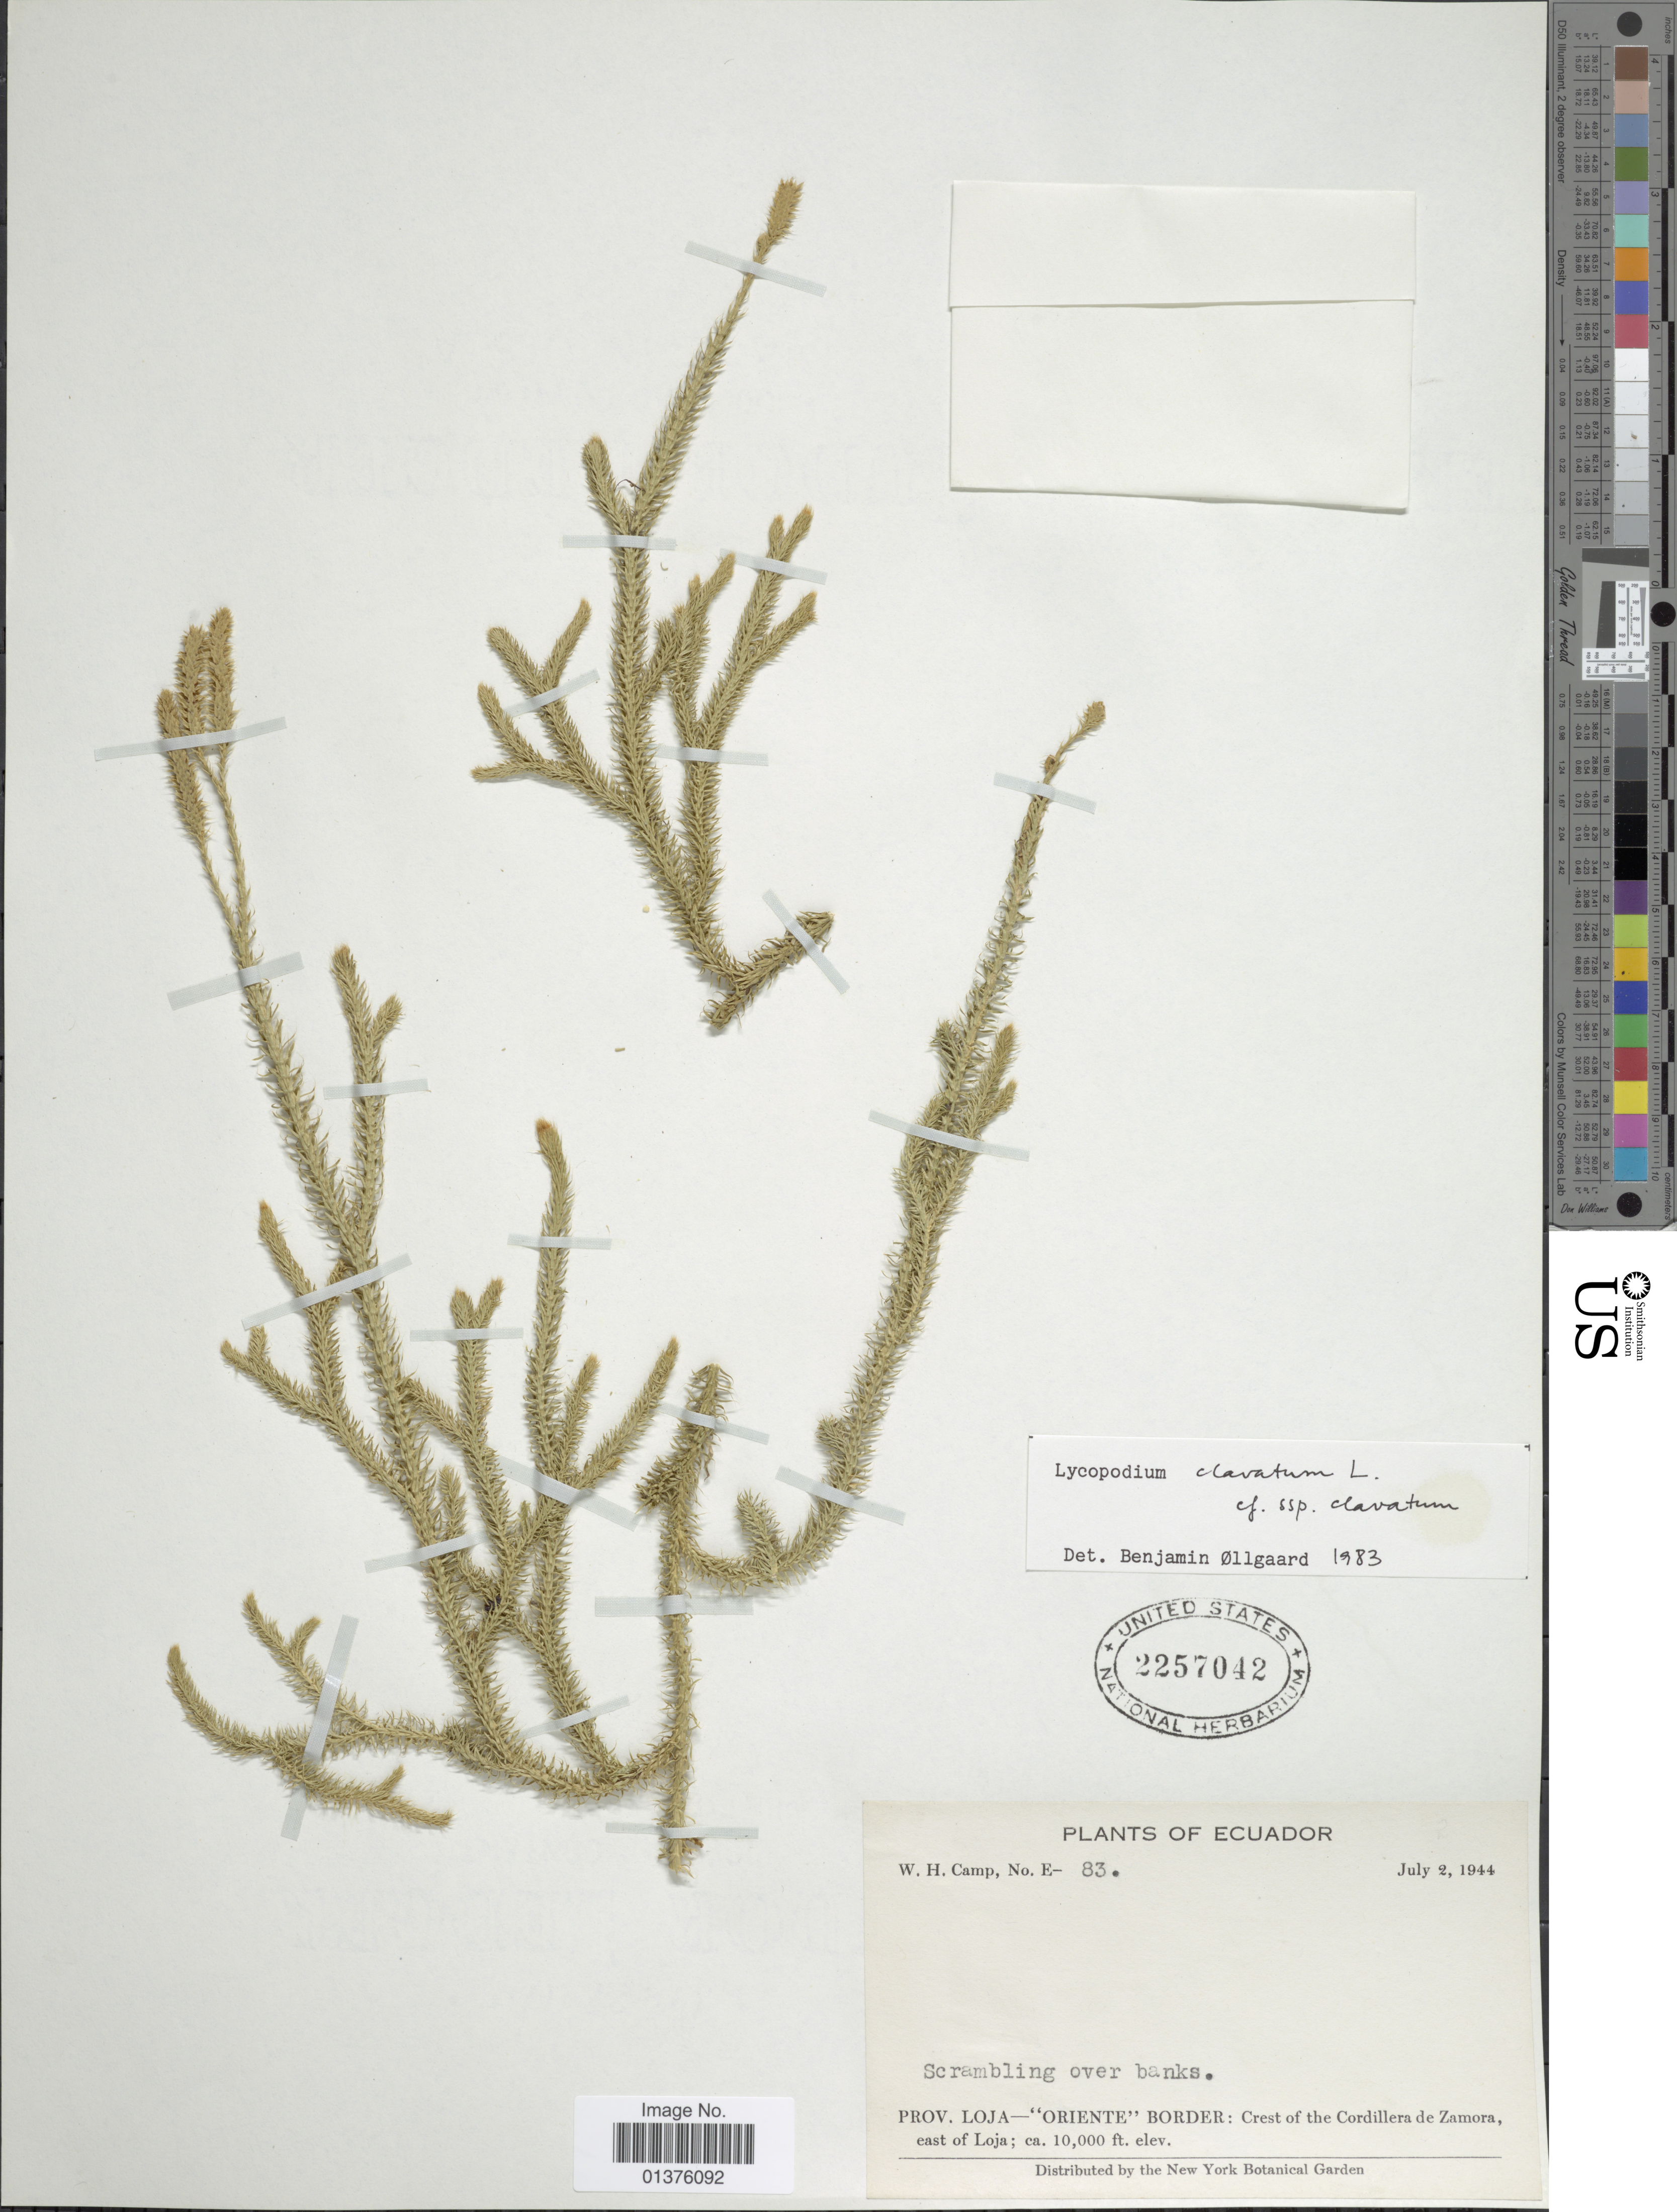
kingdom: Plantae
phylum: Tracheophyta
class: Lycopodiopsida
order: Lycopodiales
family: Lycopodiaceae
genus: Lycopodium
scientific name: Lycopodium clavatum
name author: L.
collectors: W. H. Camp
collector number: E-83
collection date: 1944-07-02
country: Ecuador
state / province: Loja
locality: Oriente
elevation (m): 3048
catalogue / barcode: US 2257042